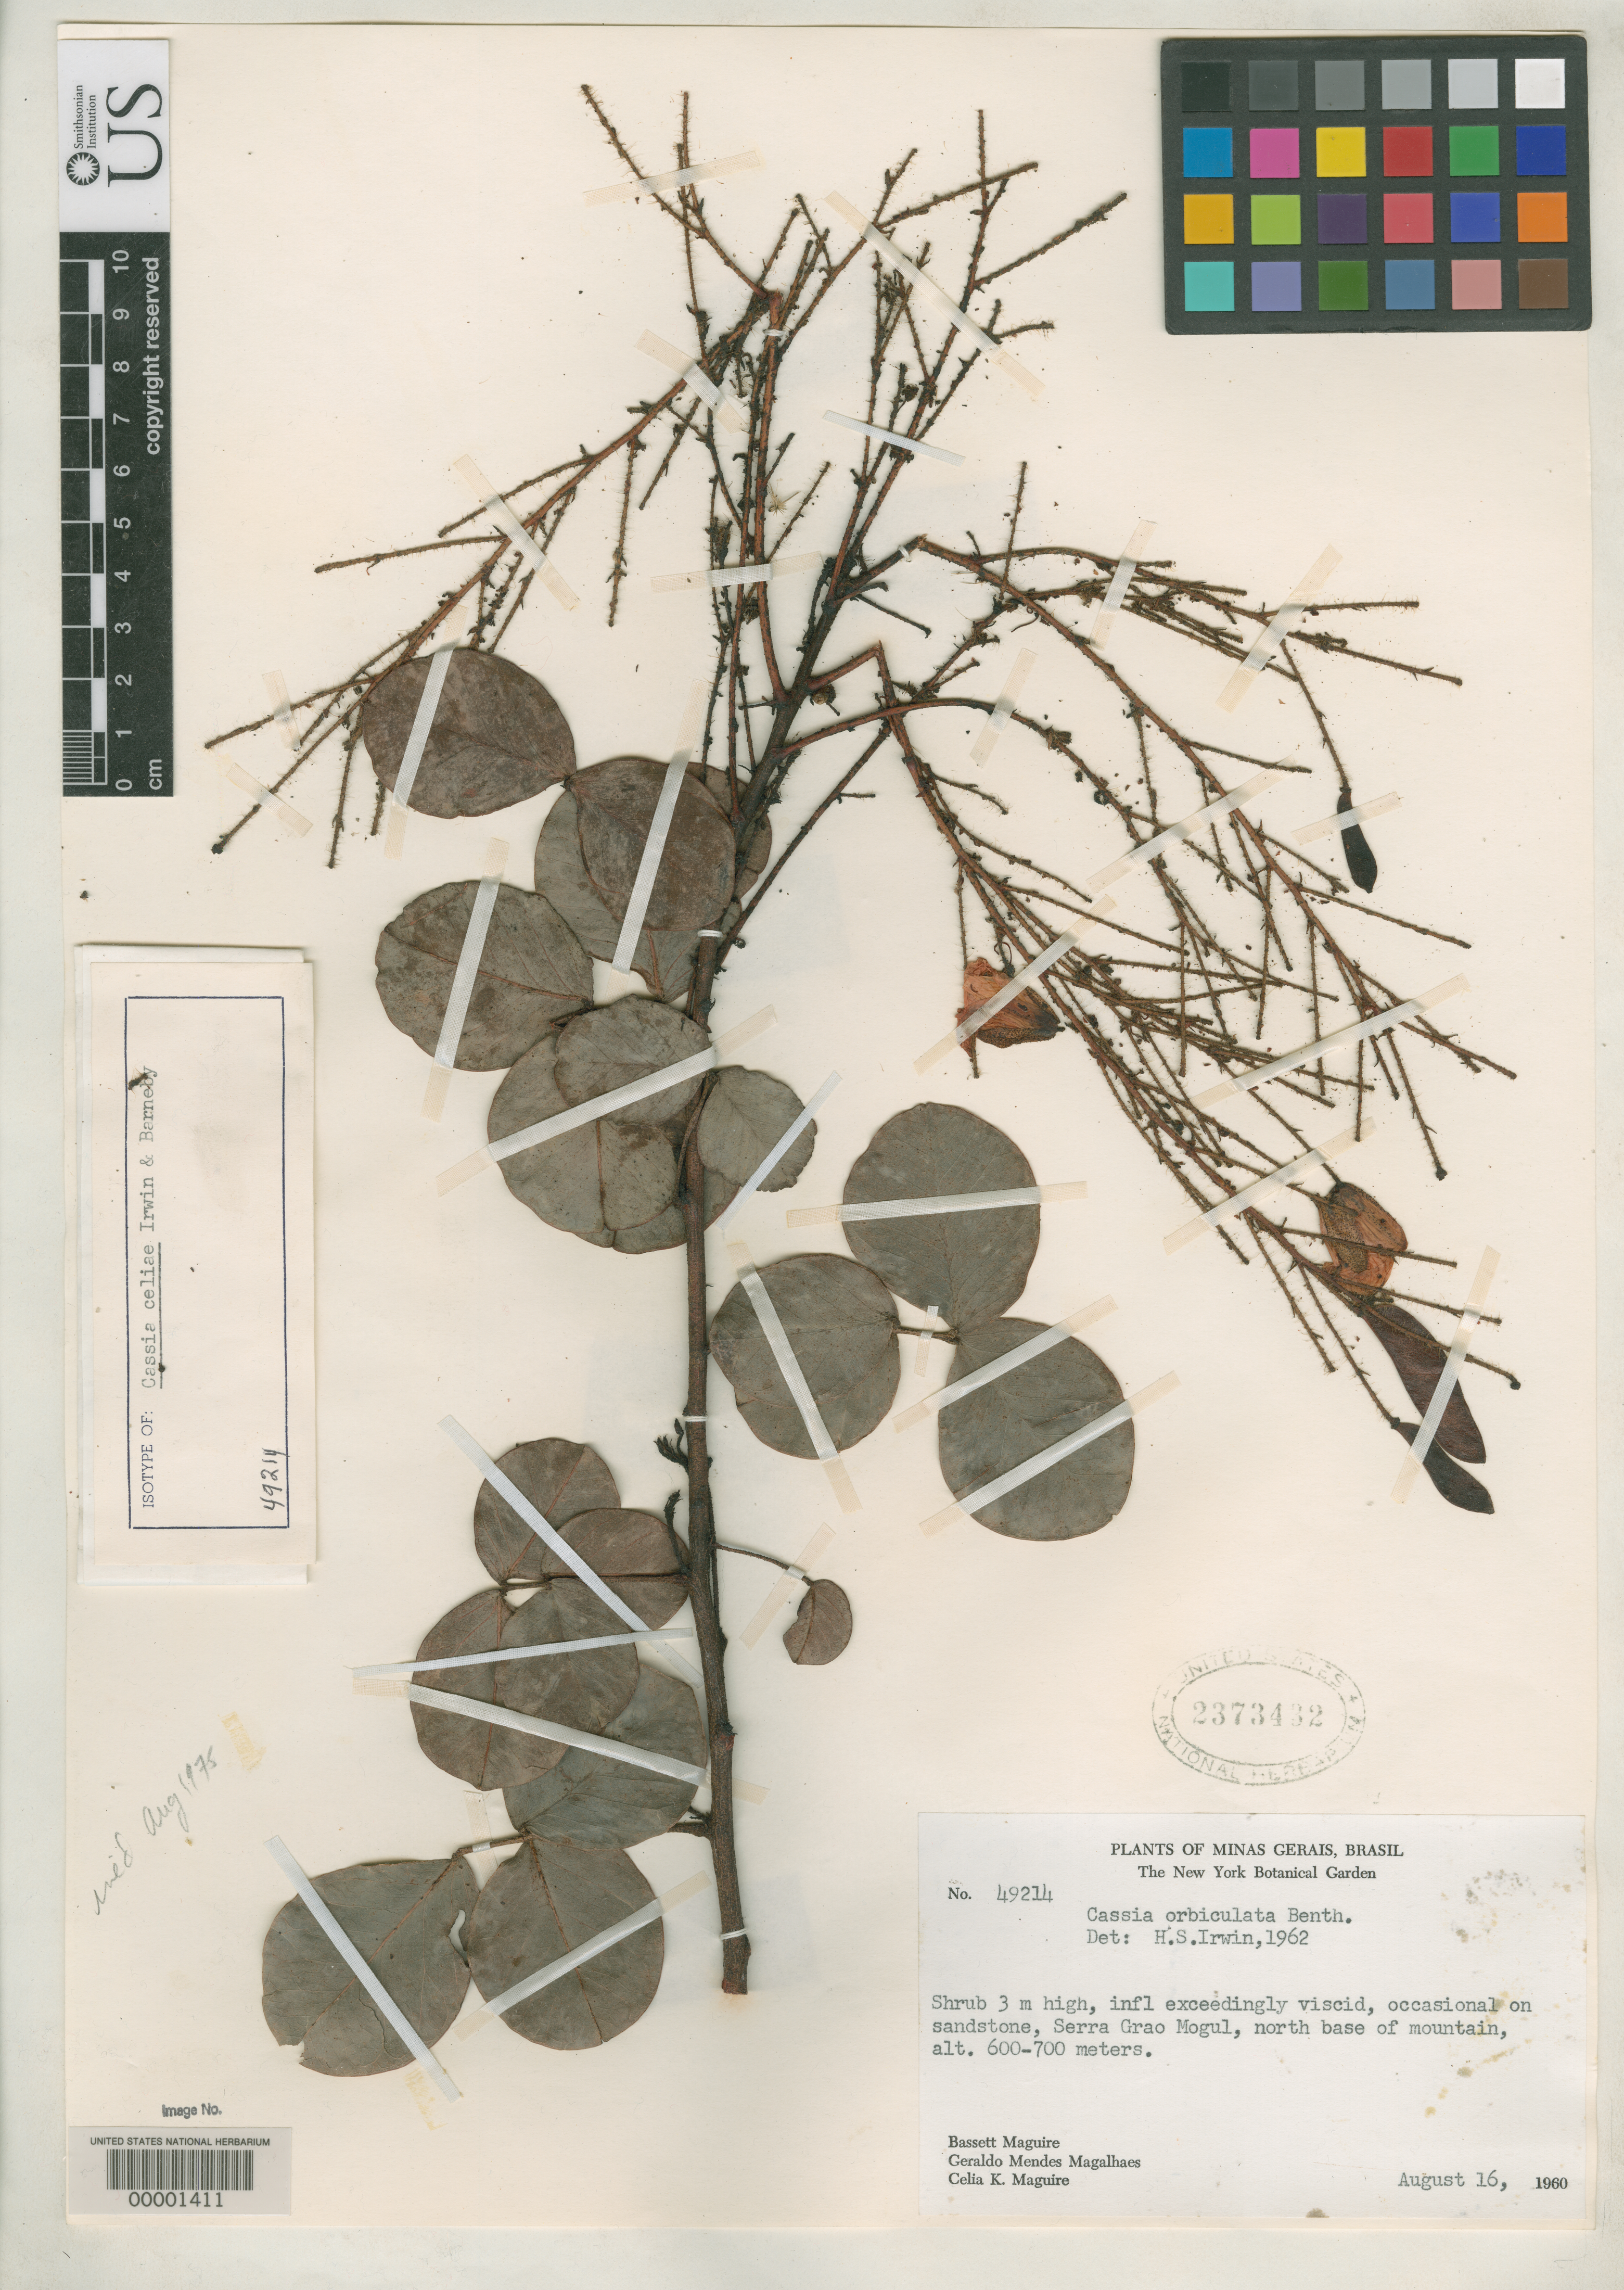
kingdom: Plantae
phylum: Tracheophyta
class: Magnoliopsida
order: Fabales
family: Fabaceae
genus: Cassia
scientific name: Cassia celiae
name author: H.S. Irwin & Barneby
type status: Isotype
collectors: B. Maguire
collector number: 49214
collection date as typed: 16 Aug 1960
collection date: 1960-08-16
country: Brazil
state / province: Minas Gerais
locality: North base of Serra Grao Mogal.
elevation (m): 600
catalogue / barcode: US 2373432